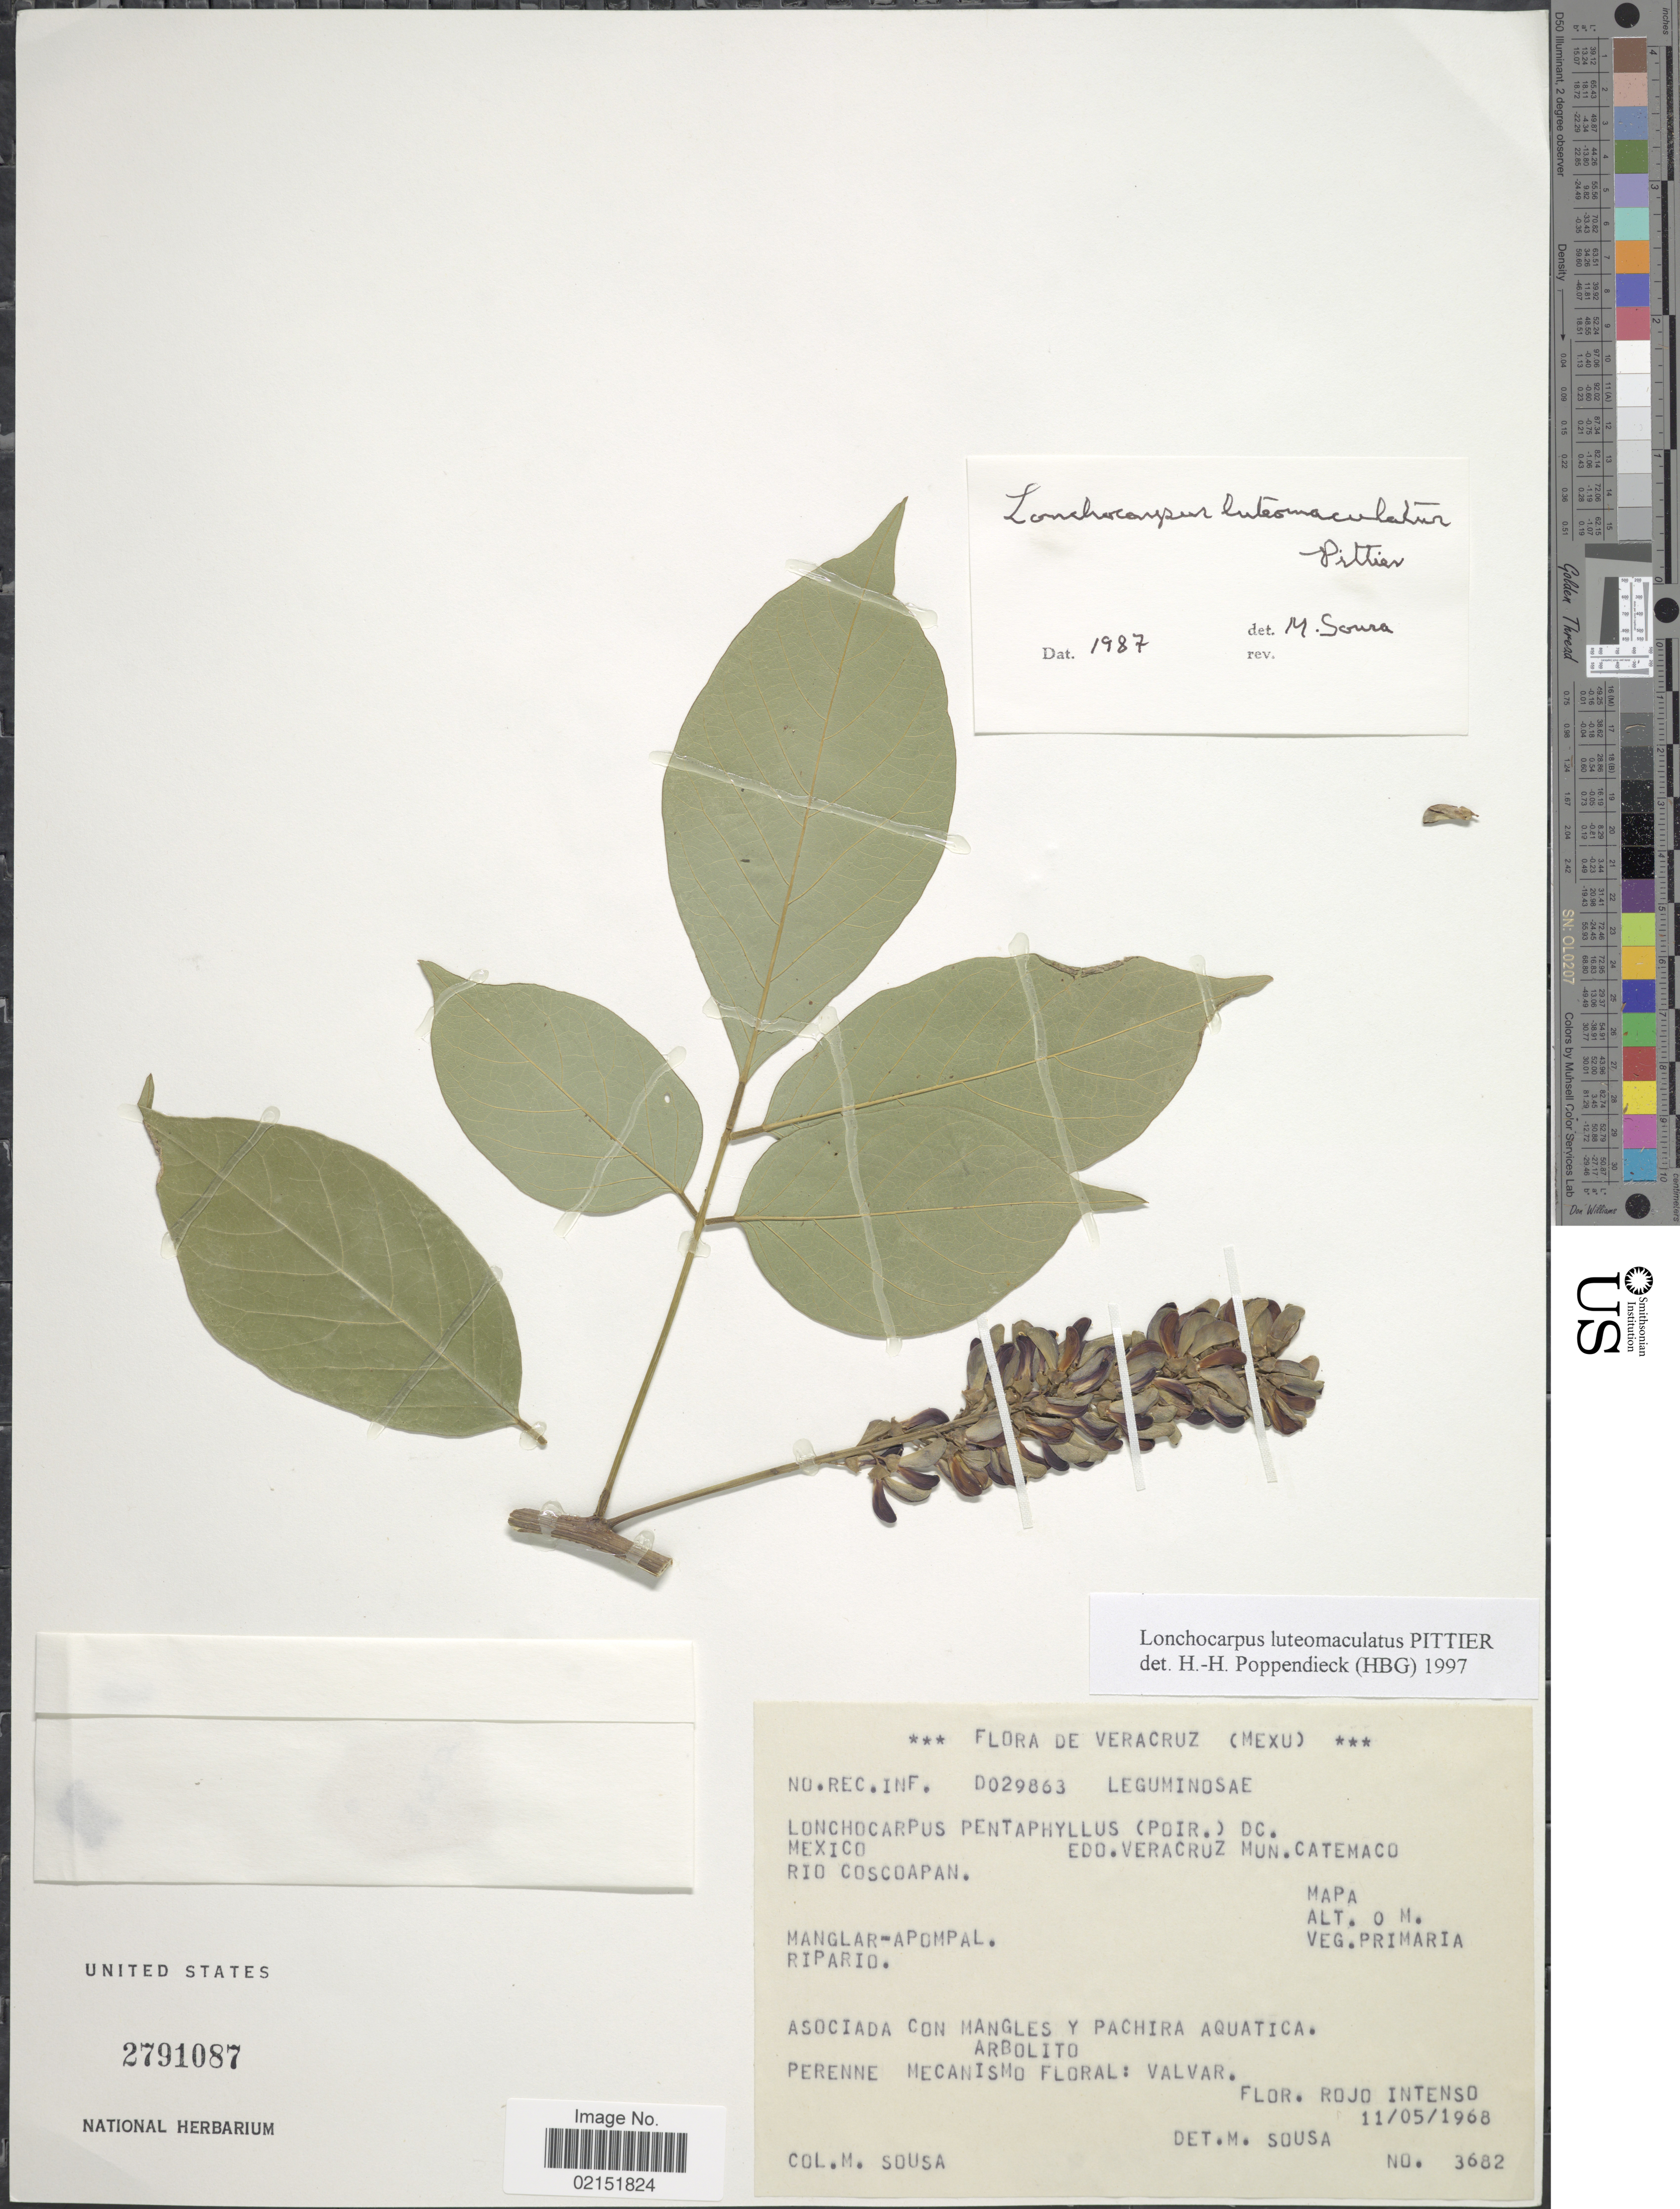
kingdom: Plantae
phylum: Tracheophyta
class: Magnoliopsida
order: Fabales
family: Fabaceae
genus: Lonchocarpus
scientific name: Lonchocarpus pentaphyllus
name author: (Poir.) DC.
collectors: M. Sousa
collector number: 3682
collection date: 1968-05-11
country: Mexico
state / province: Veracruz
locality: Veracruz, Mun. Catemaco, Rio Coscoapan, Veg. Primaria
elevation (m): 0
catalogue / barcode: US 2791087